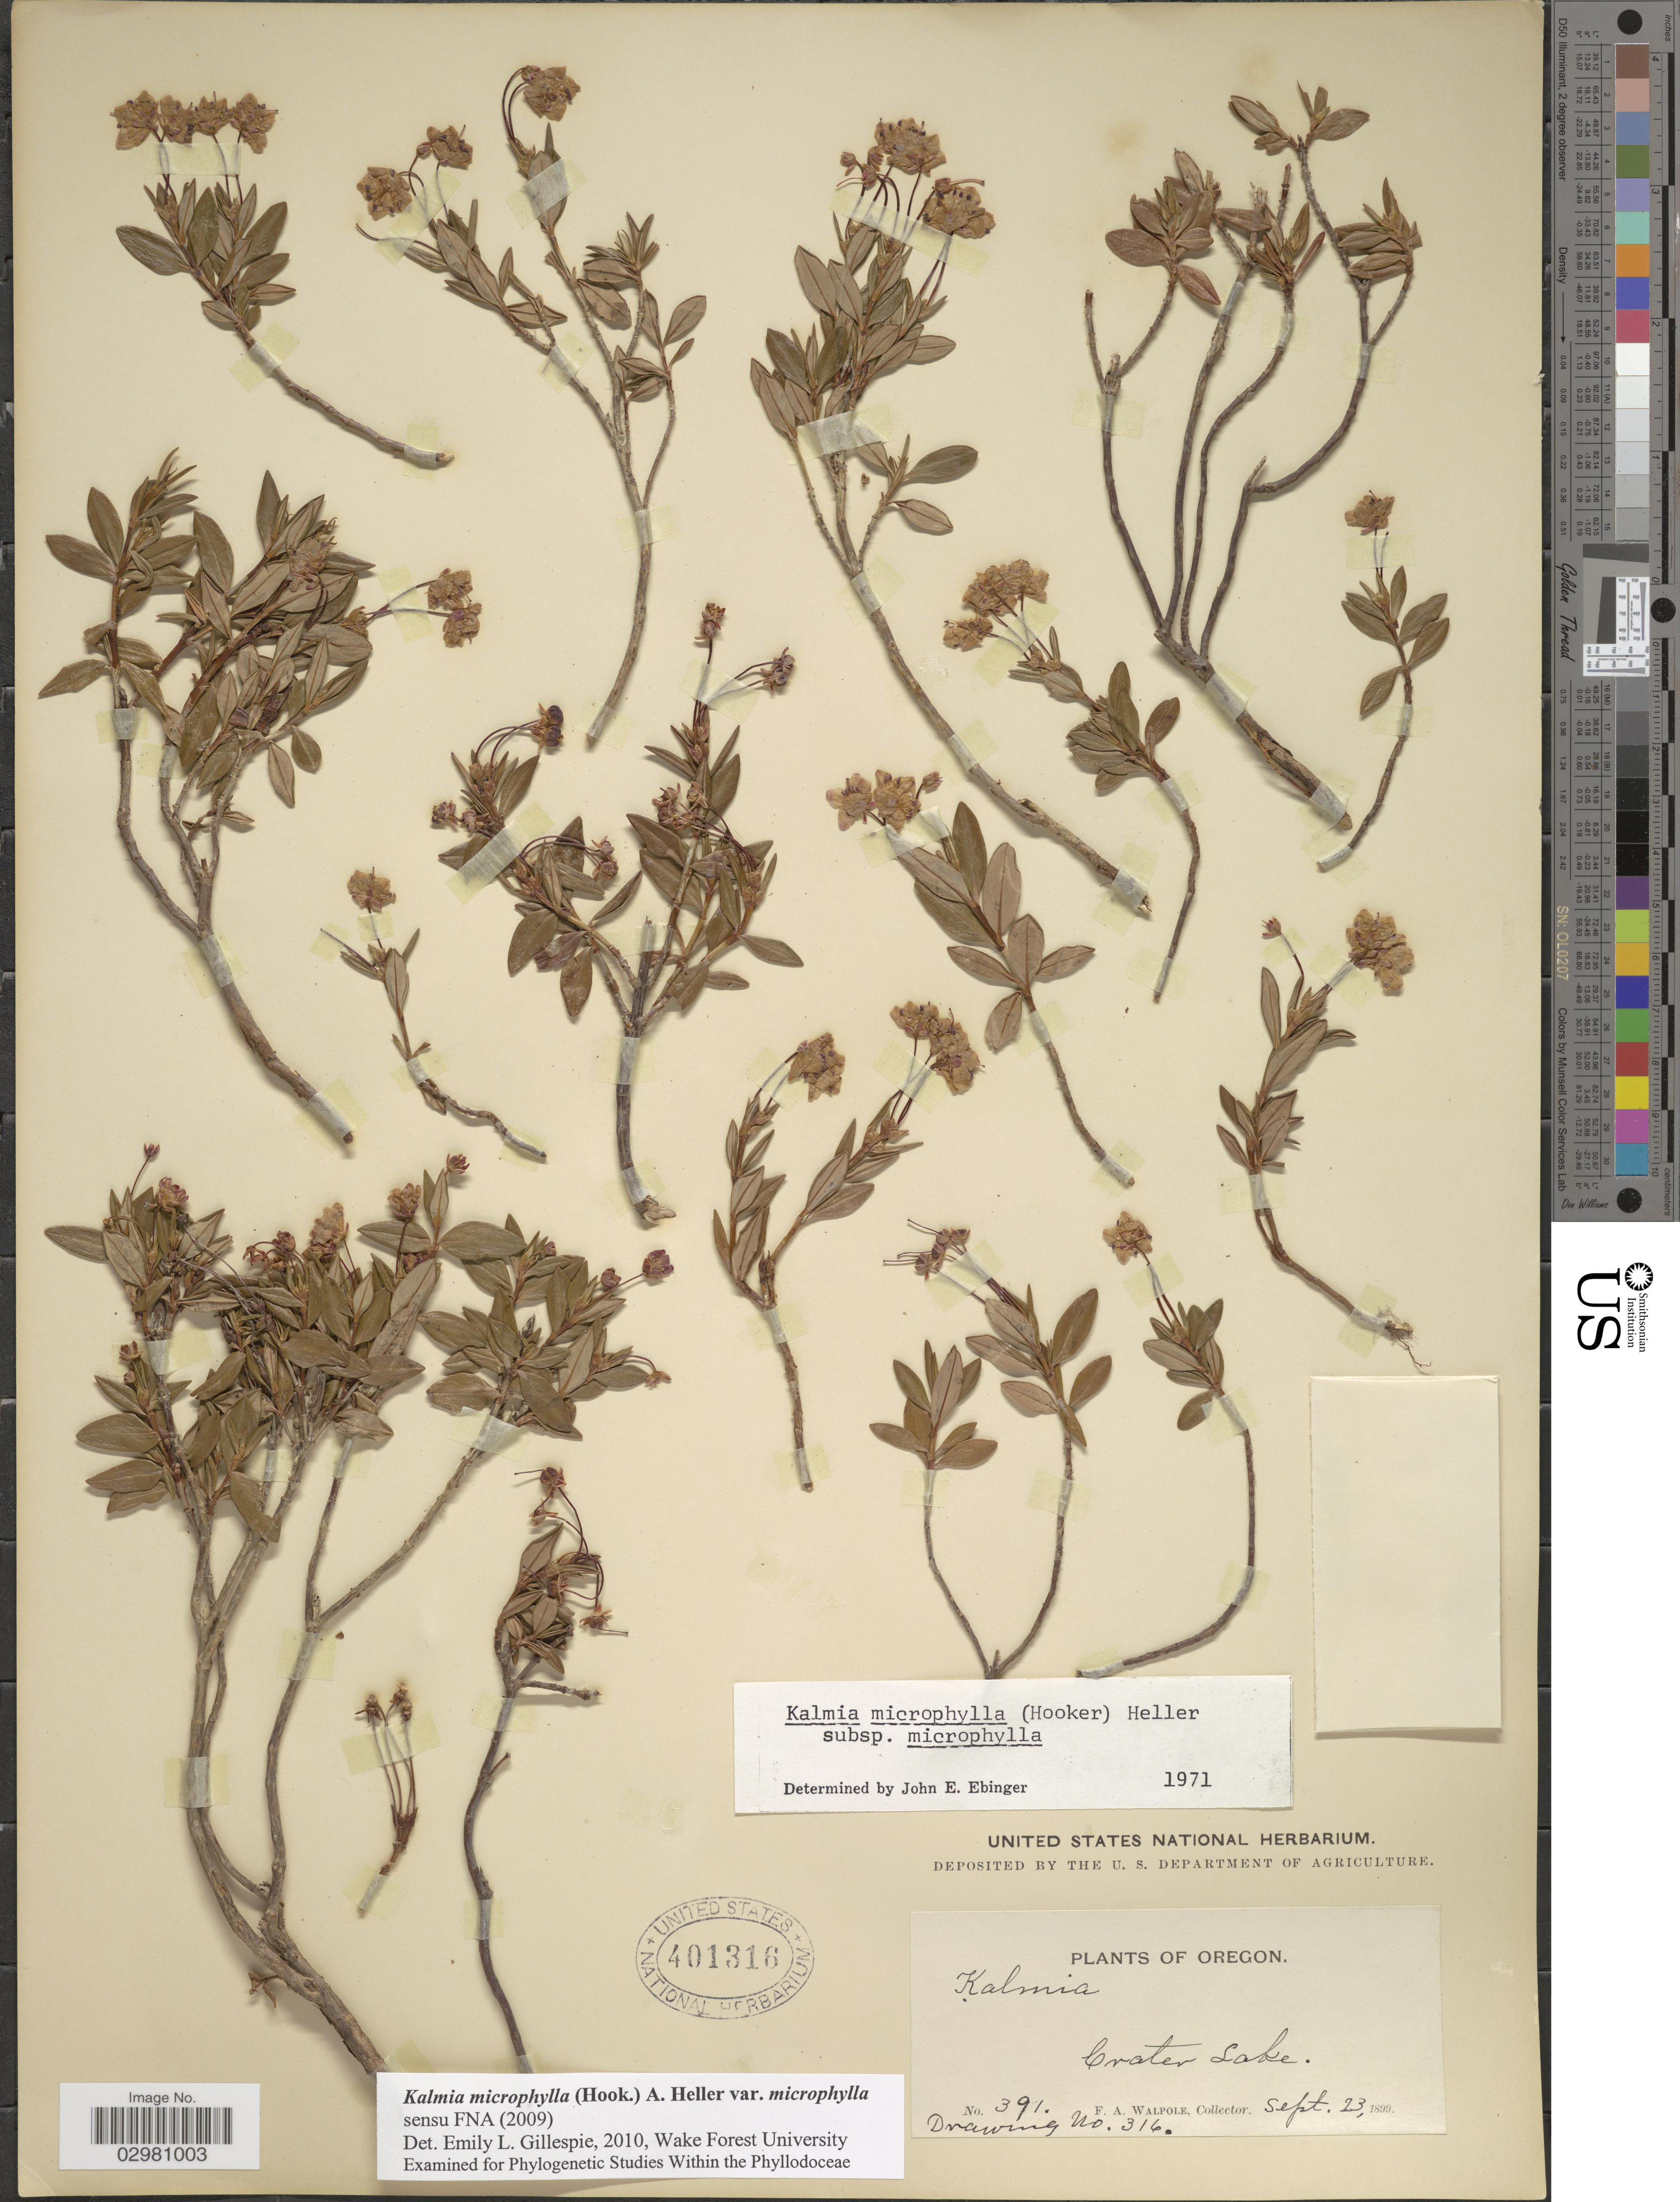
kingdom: Plantae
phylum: Tracheophyta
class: Magnoliopsida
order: Ericales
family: Ericaceae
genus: Kalmia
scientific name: Kalmia microphylla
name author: (Hook.) A. Heller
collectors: F. Walpole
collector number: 391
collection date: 1899-09-23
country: United States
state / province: Oregon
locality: Crater Lake.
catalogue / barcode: US 401316